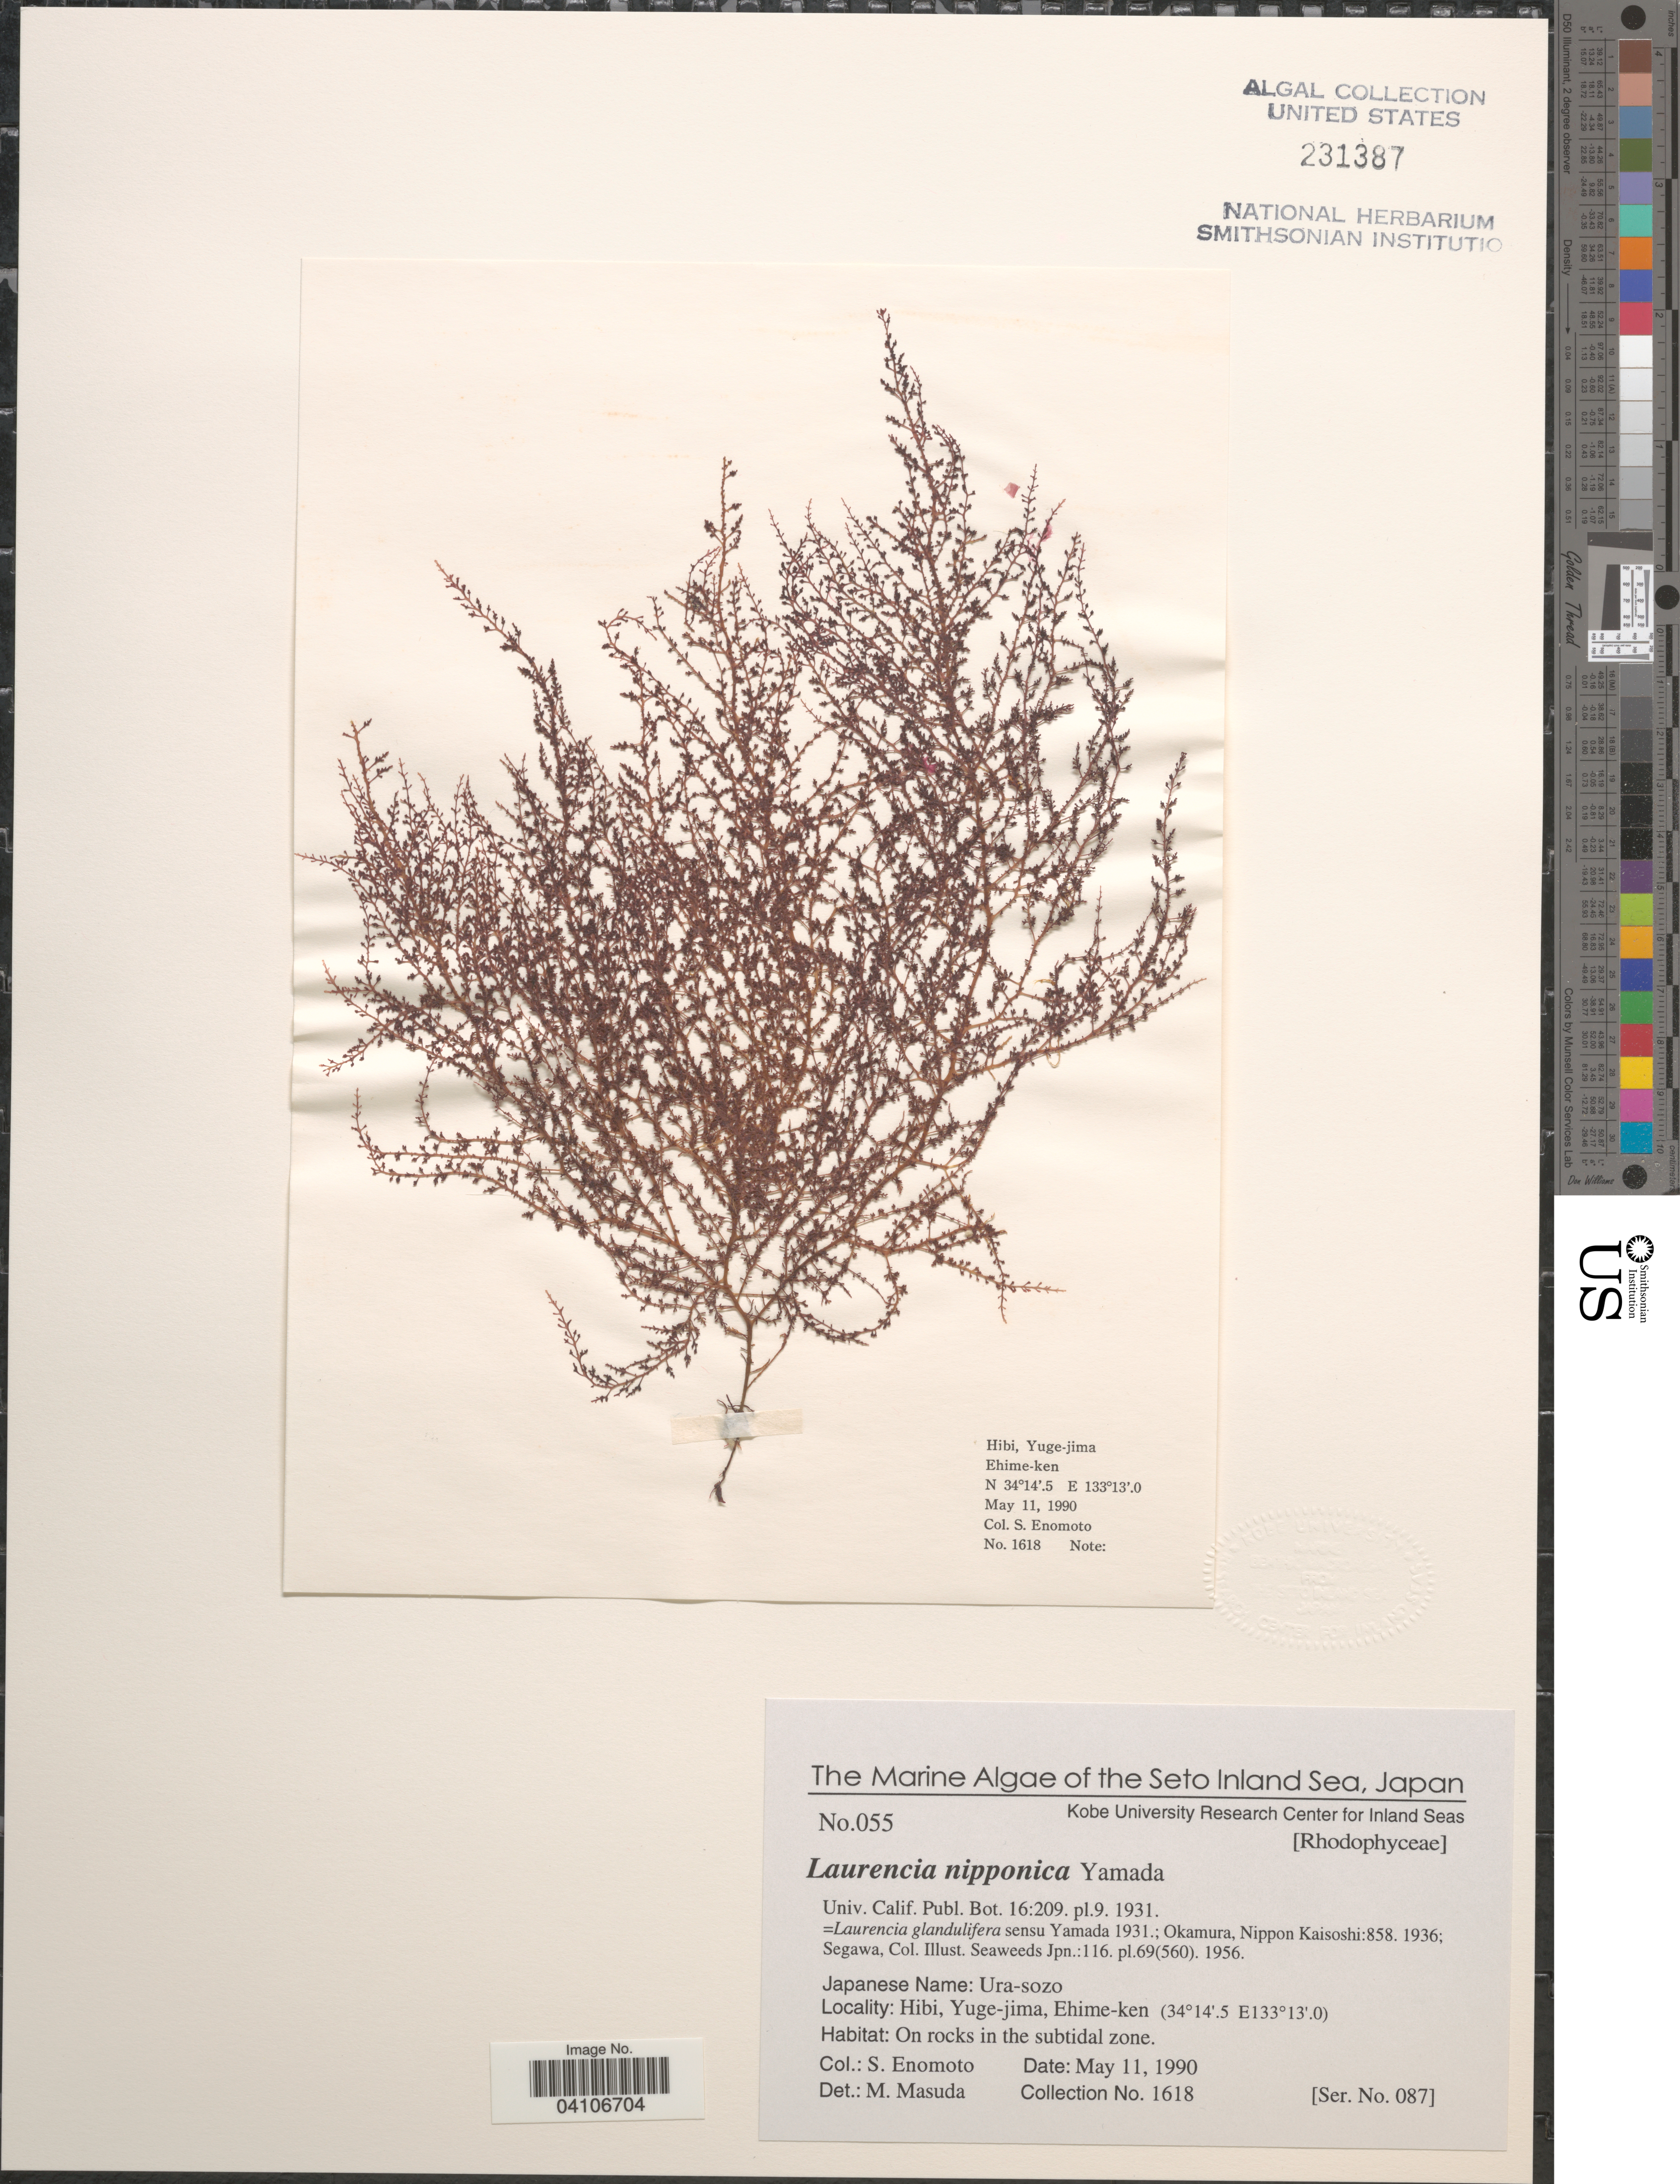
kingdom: Plantae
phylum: Rhodophyta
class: Florideophyceae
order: Ceramiales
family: Rhodomelaceae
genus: Laurencia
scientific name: Laurencia nipponica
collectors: S. Enomoto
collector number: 1618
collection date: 1990-05-11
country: Japan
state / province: Ehime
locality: The Seto Inland Sea. Hibi, Yuge-jima, Ehime-ken.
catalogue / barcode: US 231387